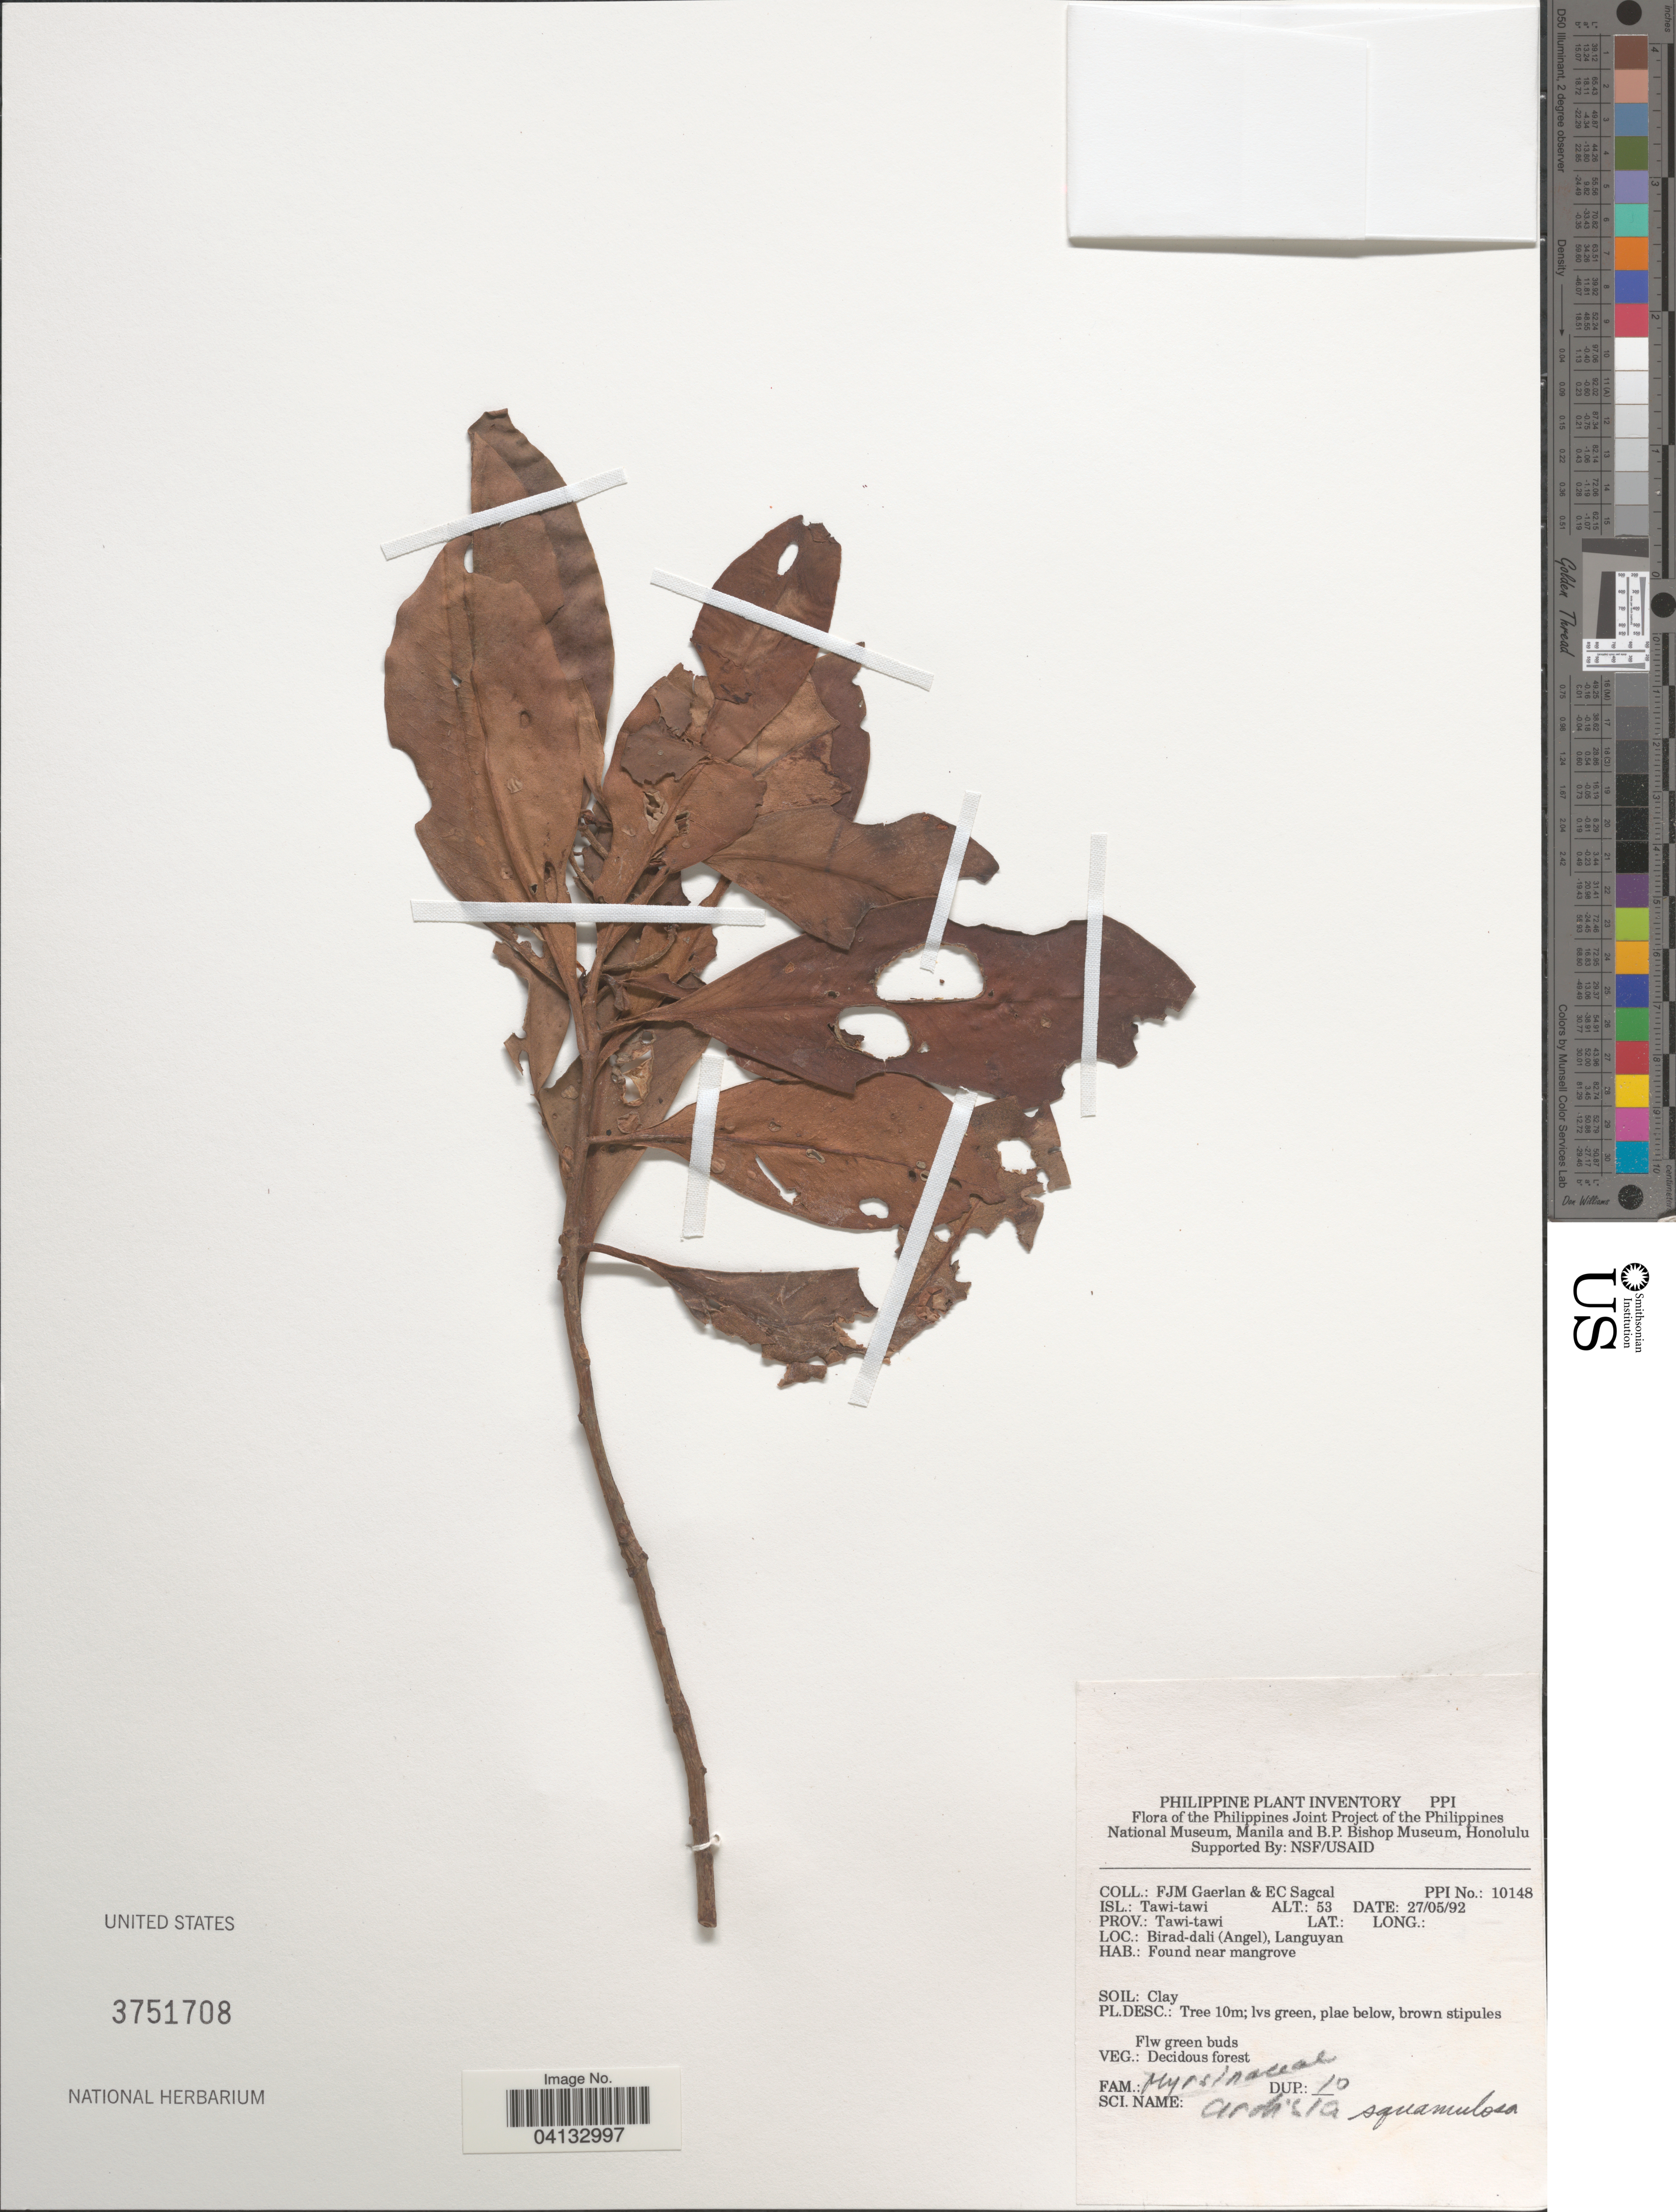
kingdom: Plantae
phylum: Tracheophyta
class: Magnoliopsida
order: Ericales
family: Primulaceae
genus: Ardisia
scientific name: Ardisia squamulosa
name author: C. Presl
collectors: F. Gaerlan & E. Sagcal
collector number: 10148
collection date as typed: Transcribed d/m/y: 27/5/92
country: Philippines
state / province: Muslim Mindanao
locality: Isl.: Tawi-tawi. Prov.: Tawi-tawi. Birad-dali (Angel), Languyan.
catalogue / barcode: US 3751708